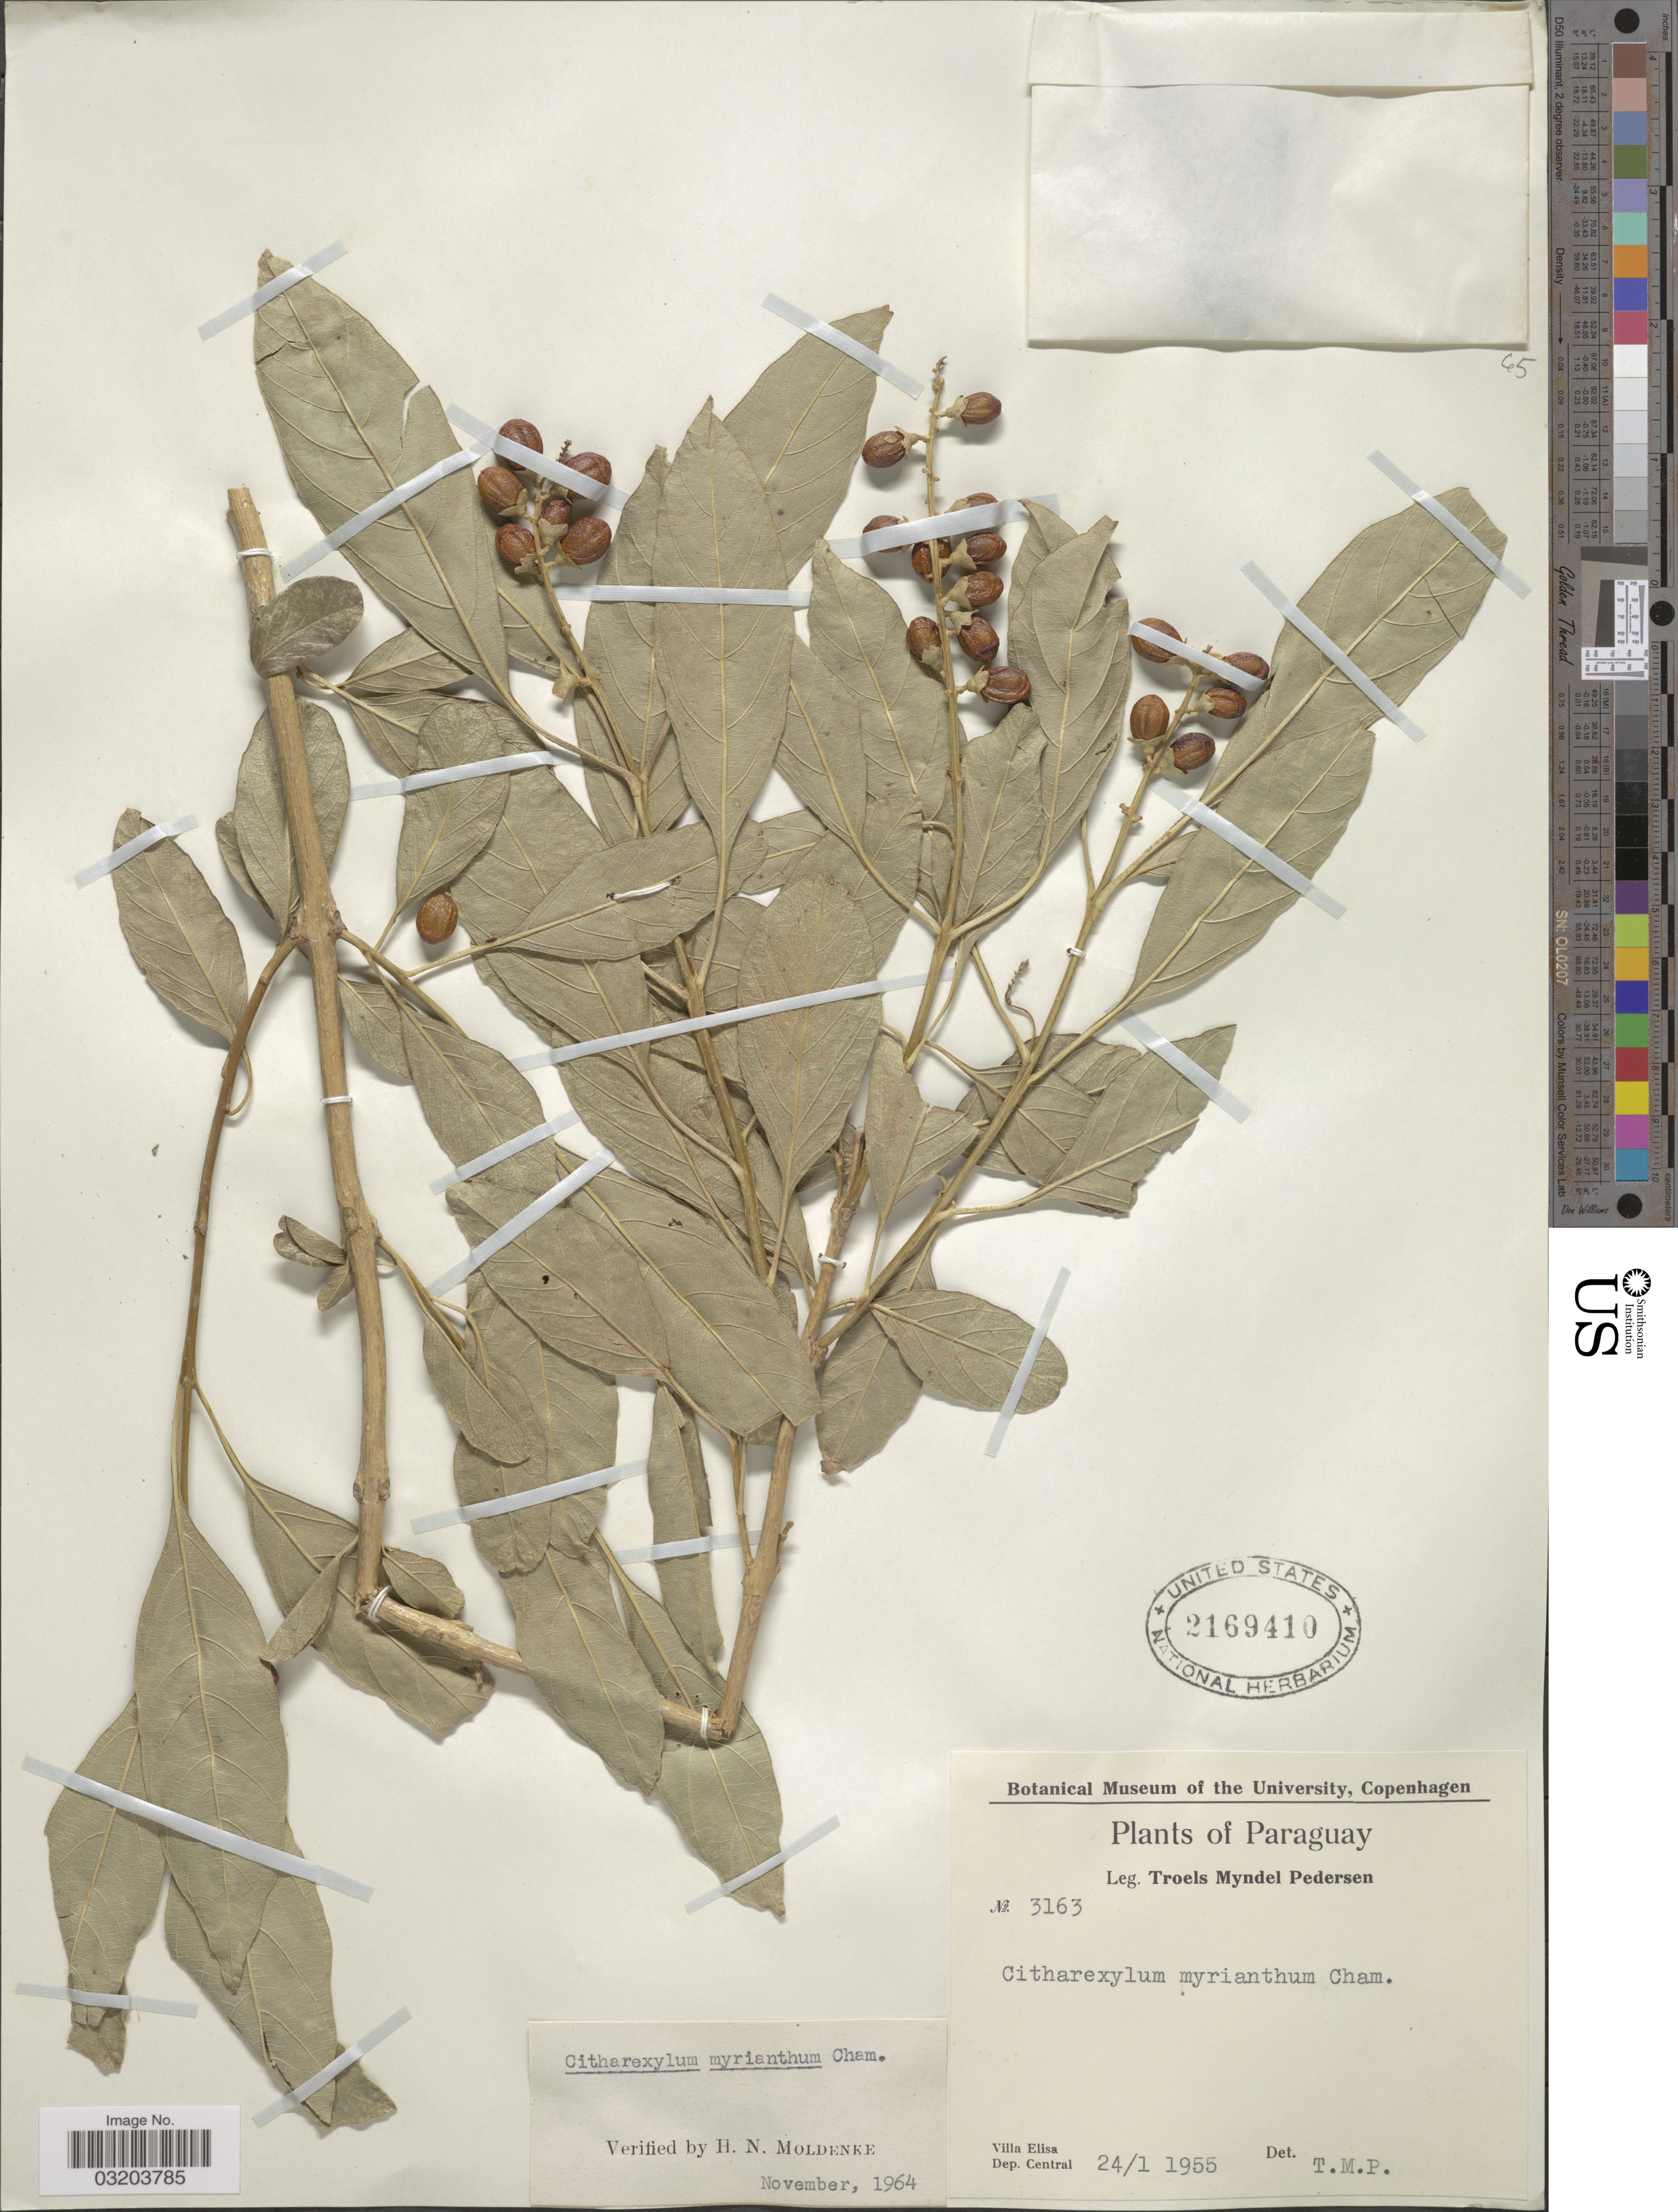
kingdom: Plantae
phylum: Tracheophyta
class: Magnoliopsida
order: Lamiales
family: Verbenaceae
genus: Citharexylum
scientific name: Citharexylum myrianthum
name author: Cham.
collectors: T. Pederson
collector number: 3163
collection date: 1955-01-24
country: Paraguay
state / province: Central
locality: Villa Elisa. Dep. Central.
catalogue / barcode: US 2169410